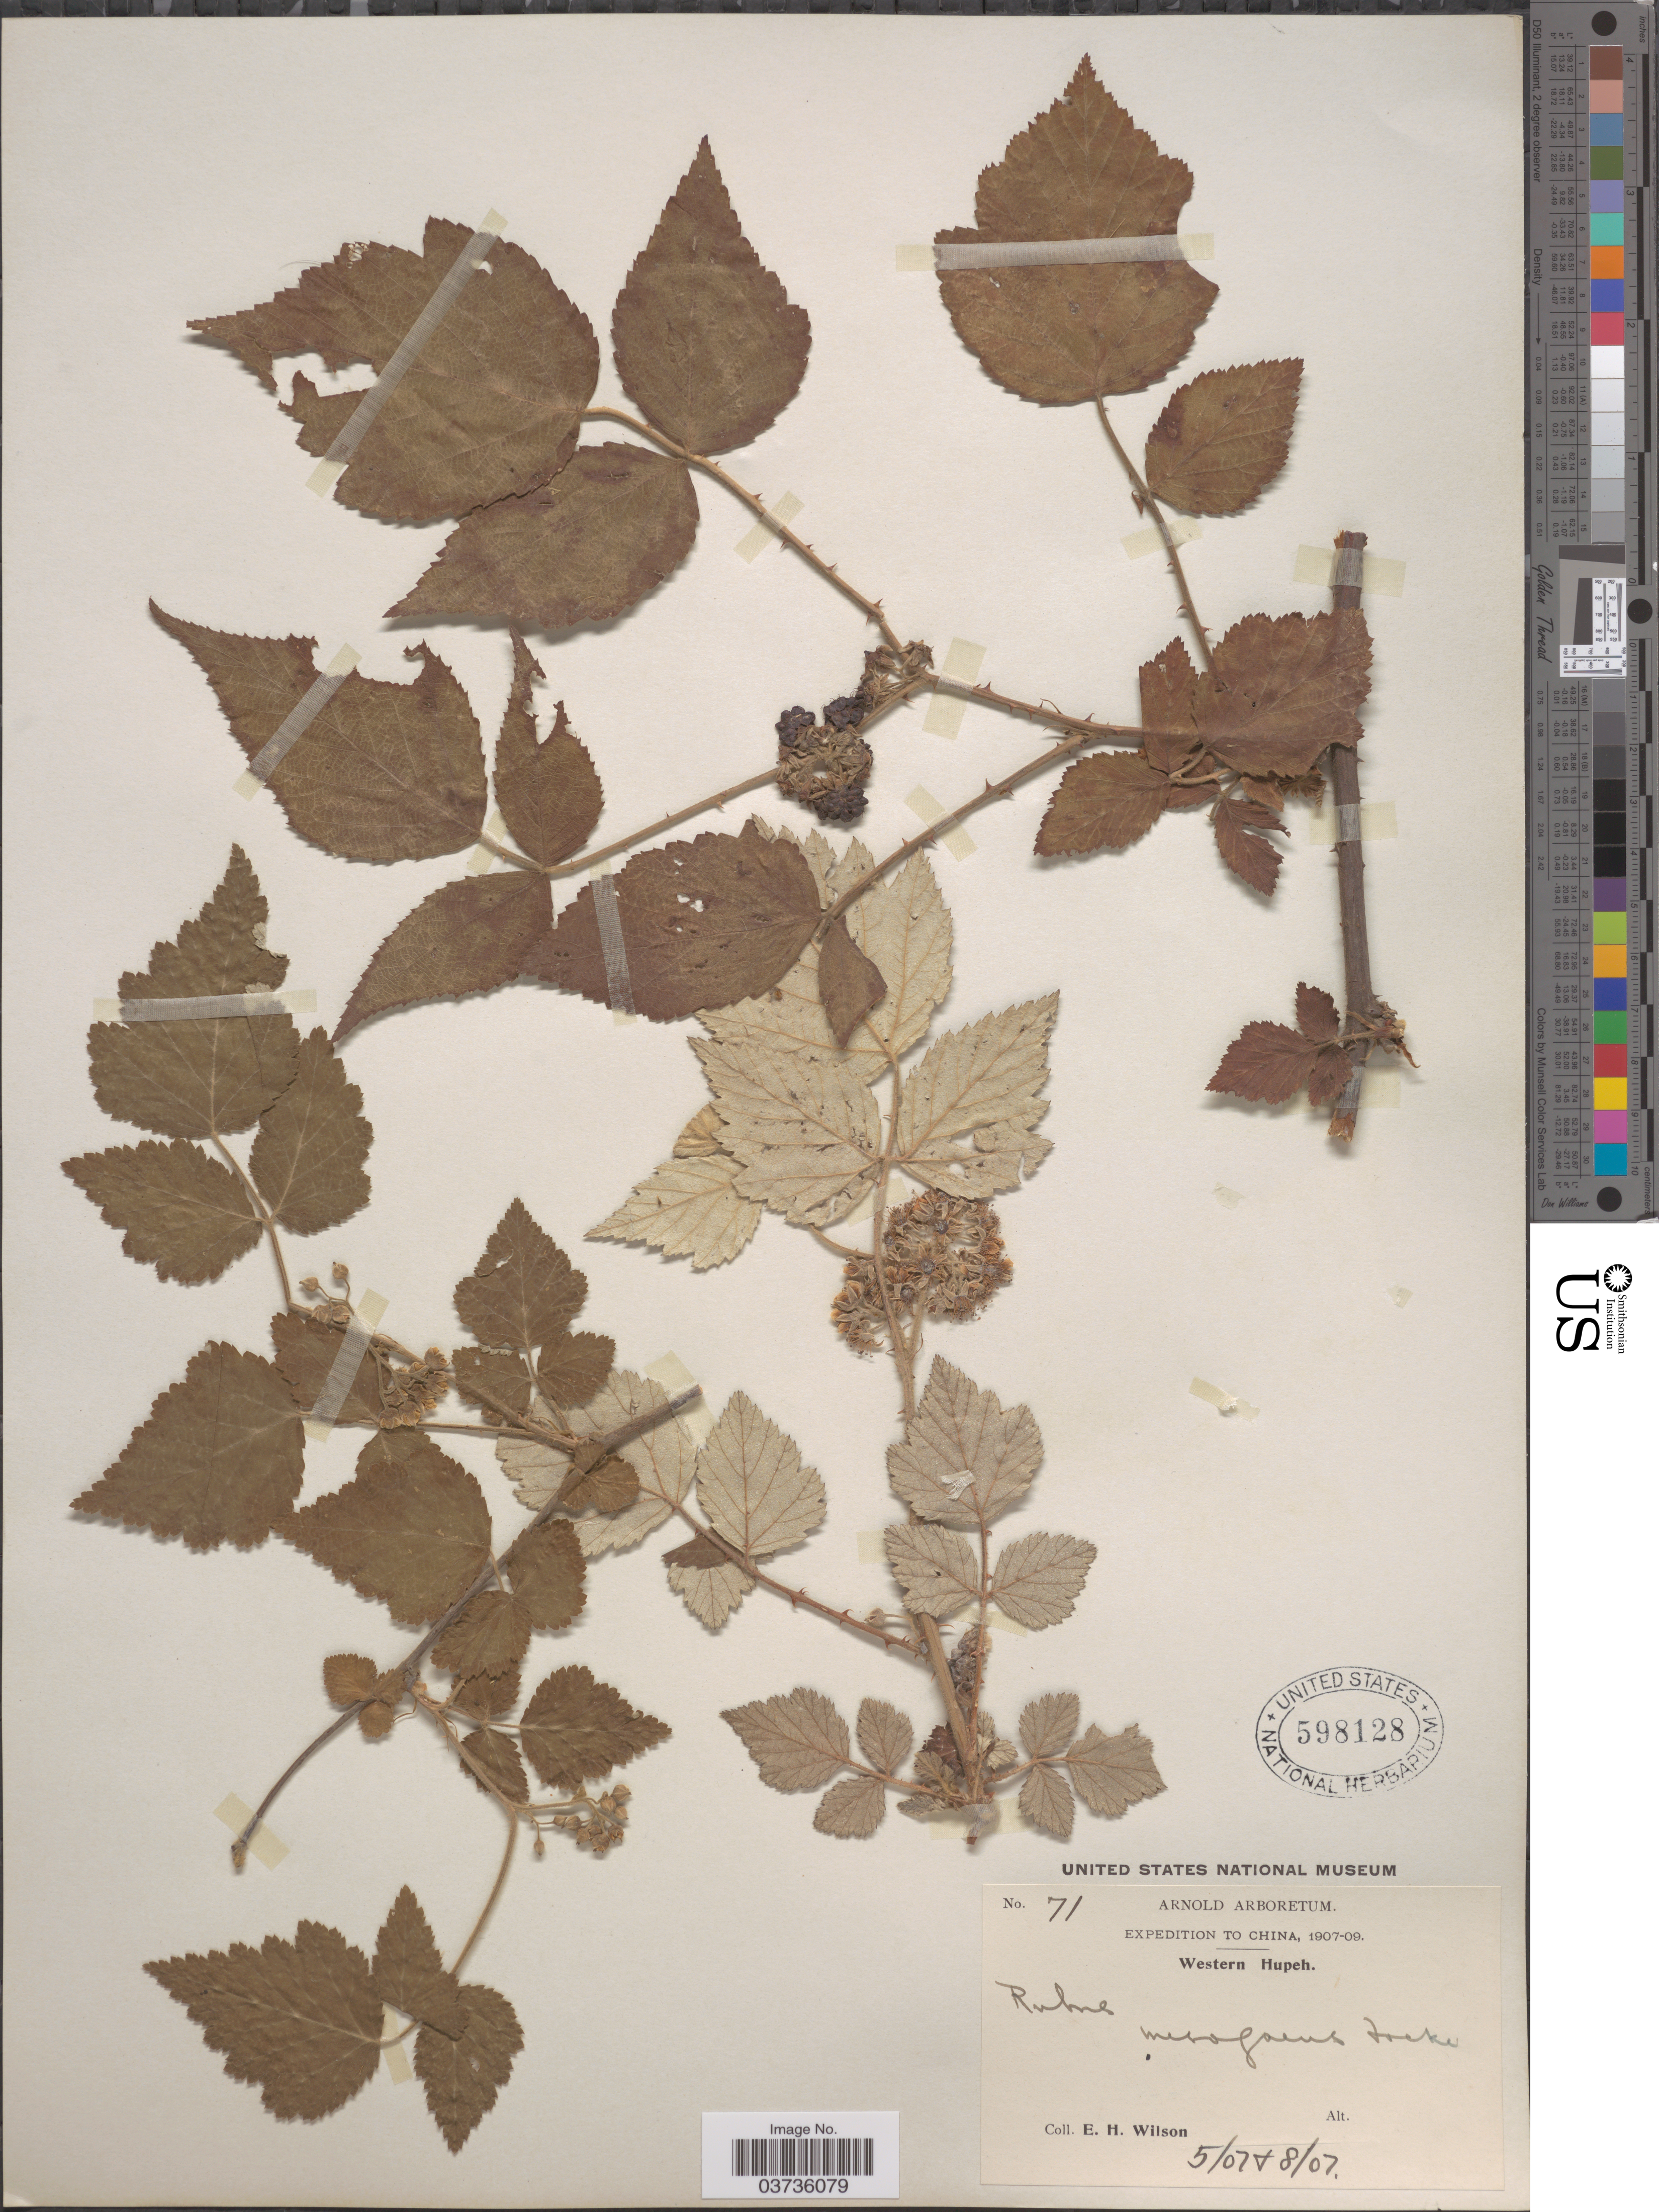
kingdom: Plantae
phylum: Tracheophyta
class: Magnoliopsida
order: Rosales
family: Rosaceae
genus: Rubus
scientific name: Rubus mesogaeus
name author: Focke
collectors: E. Wilson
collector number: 71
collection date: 1907-05/1907-08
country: China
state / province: Hubei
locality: Western Hupeh.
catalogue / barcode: US 598128